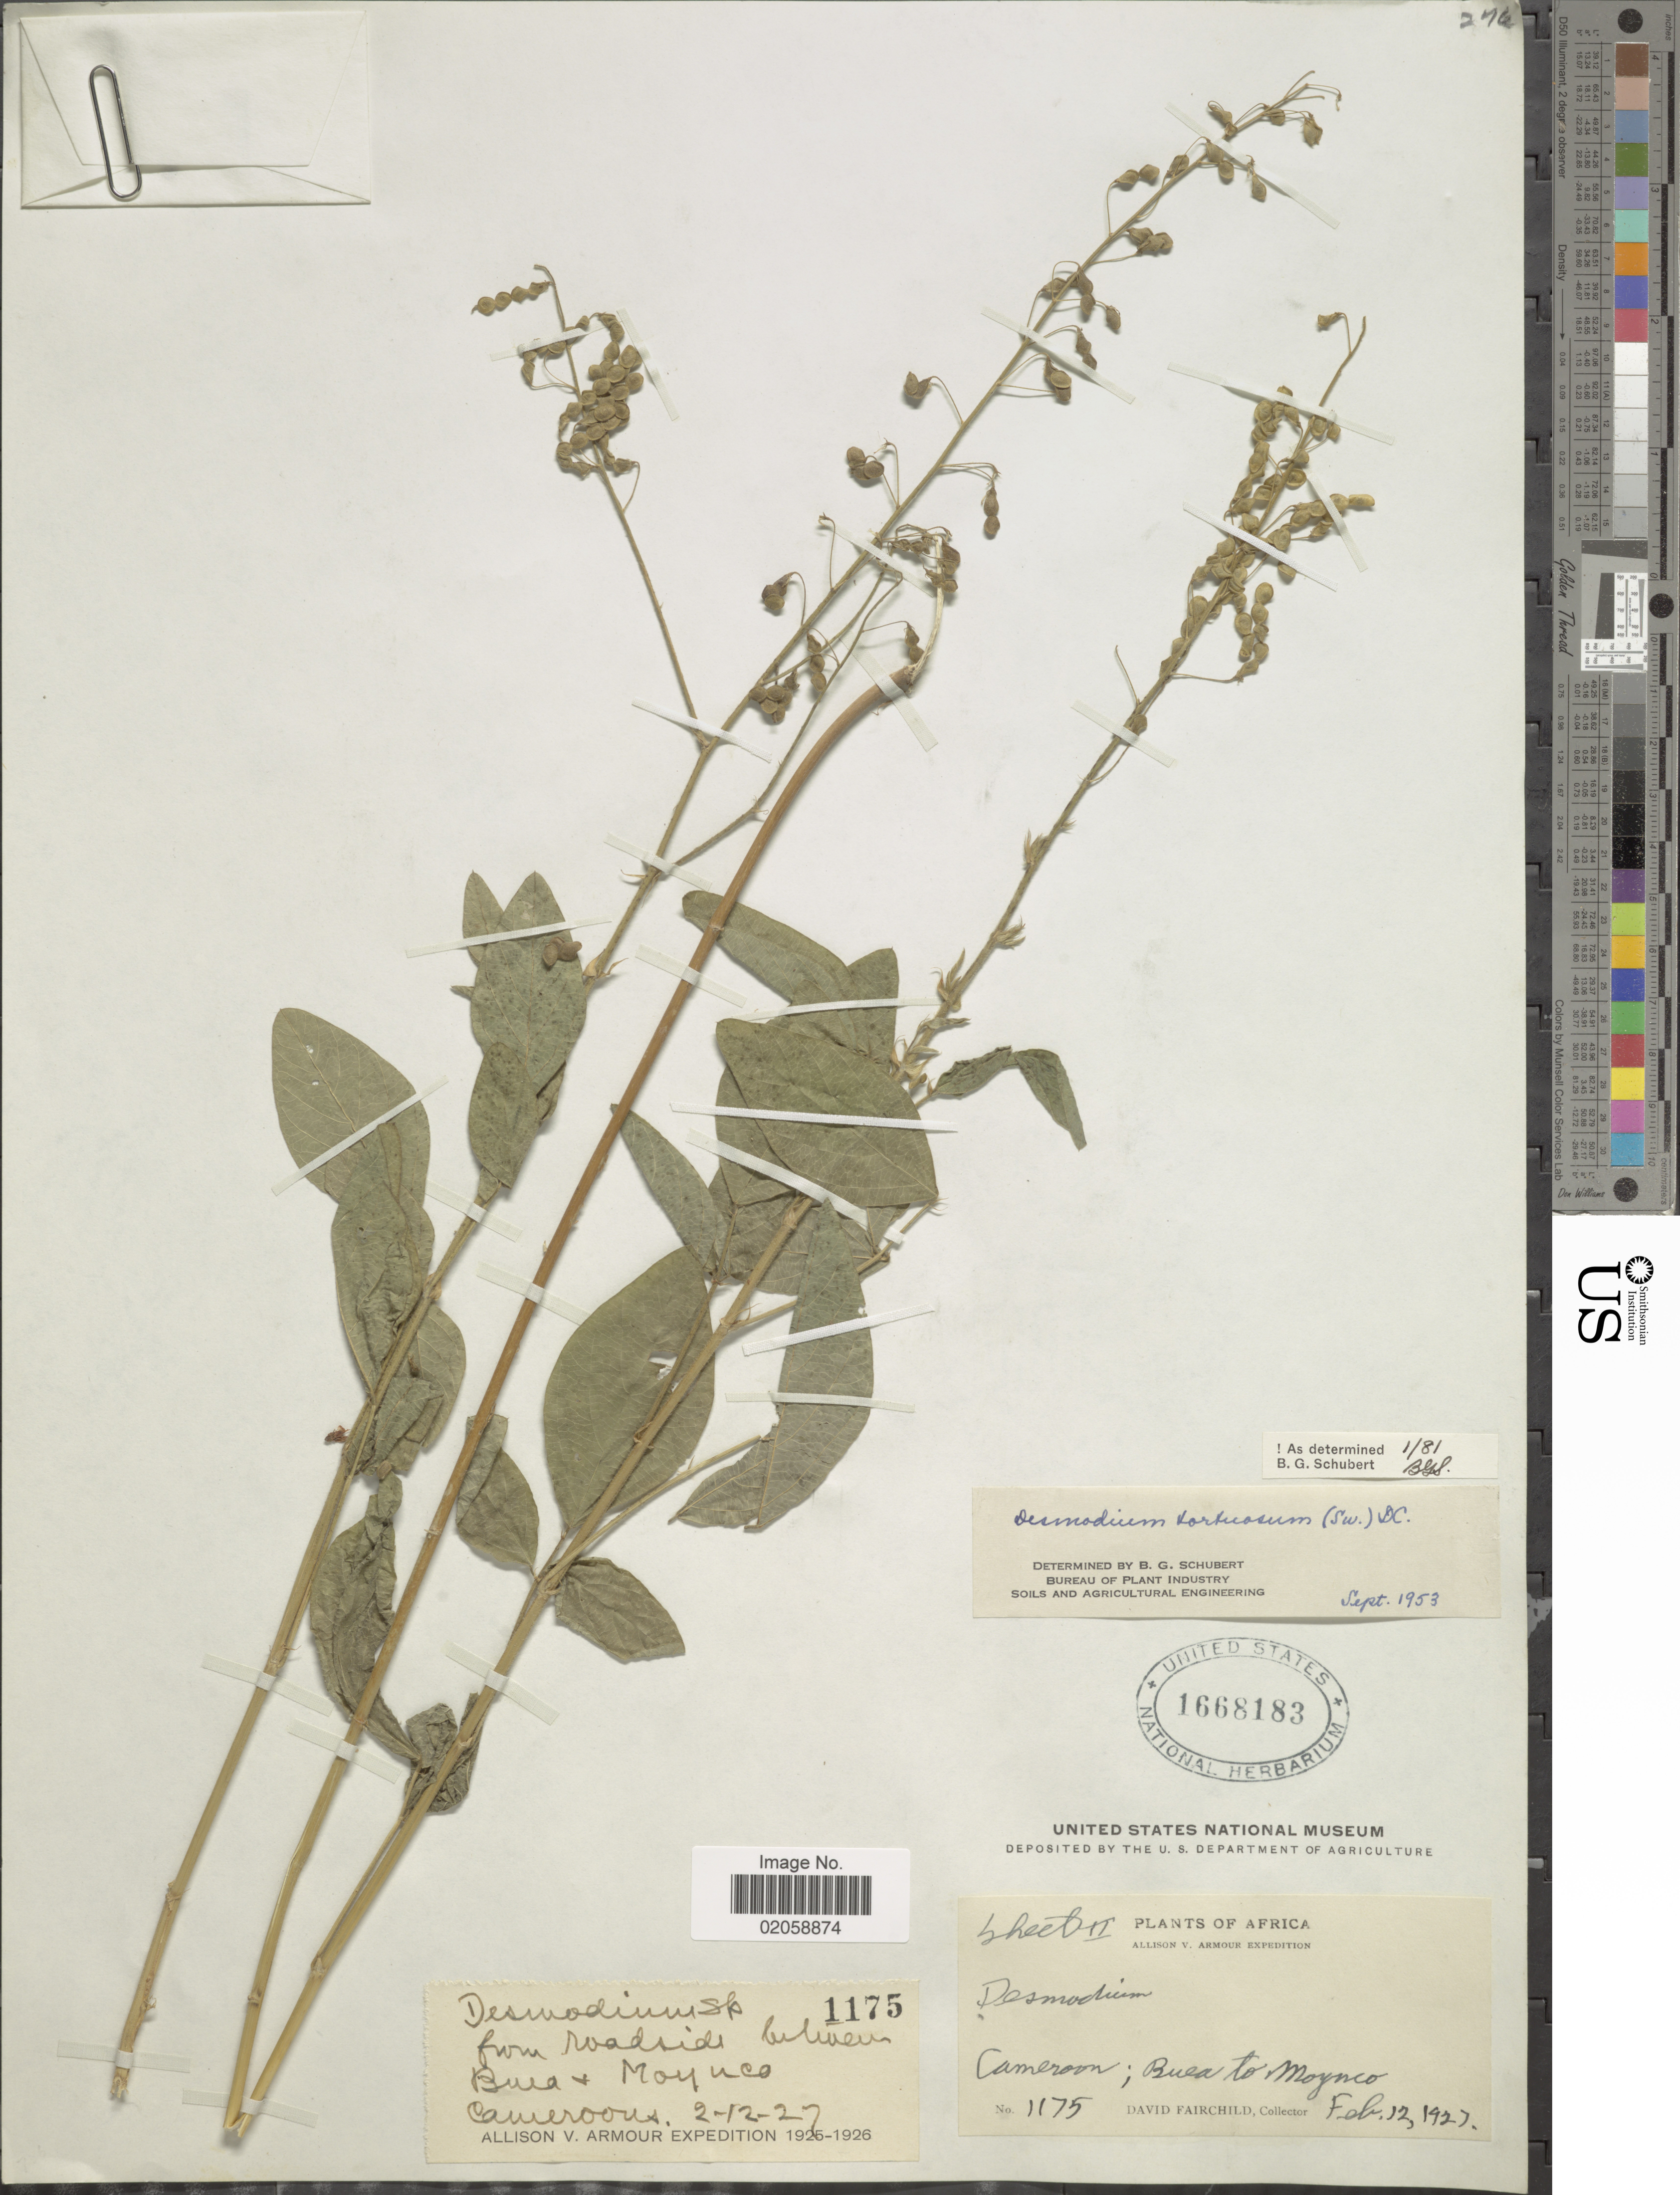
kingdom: Plantae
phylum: Tracheophyta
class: Magnoliopsida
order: Fabales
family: Fabaceae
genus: Desmodium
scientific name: Desmodium tortuosum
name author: (Sw.) DC.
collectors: D. Fairchild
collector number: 1175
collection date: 1927-02-12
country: Cameroon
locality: Buea to Moynco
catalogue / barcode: US 1668183